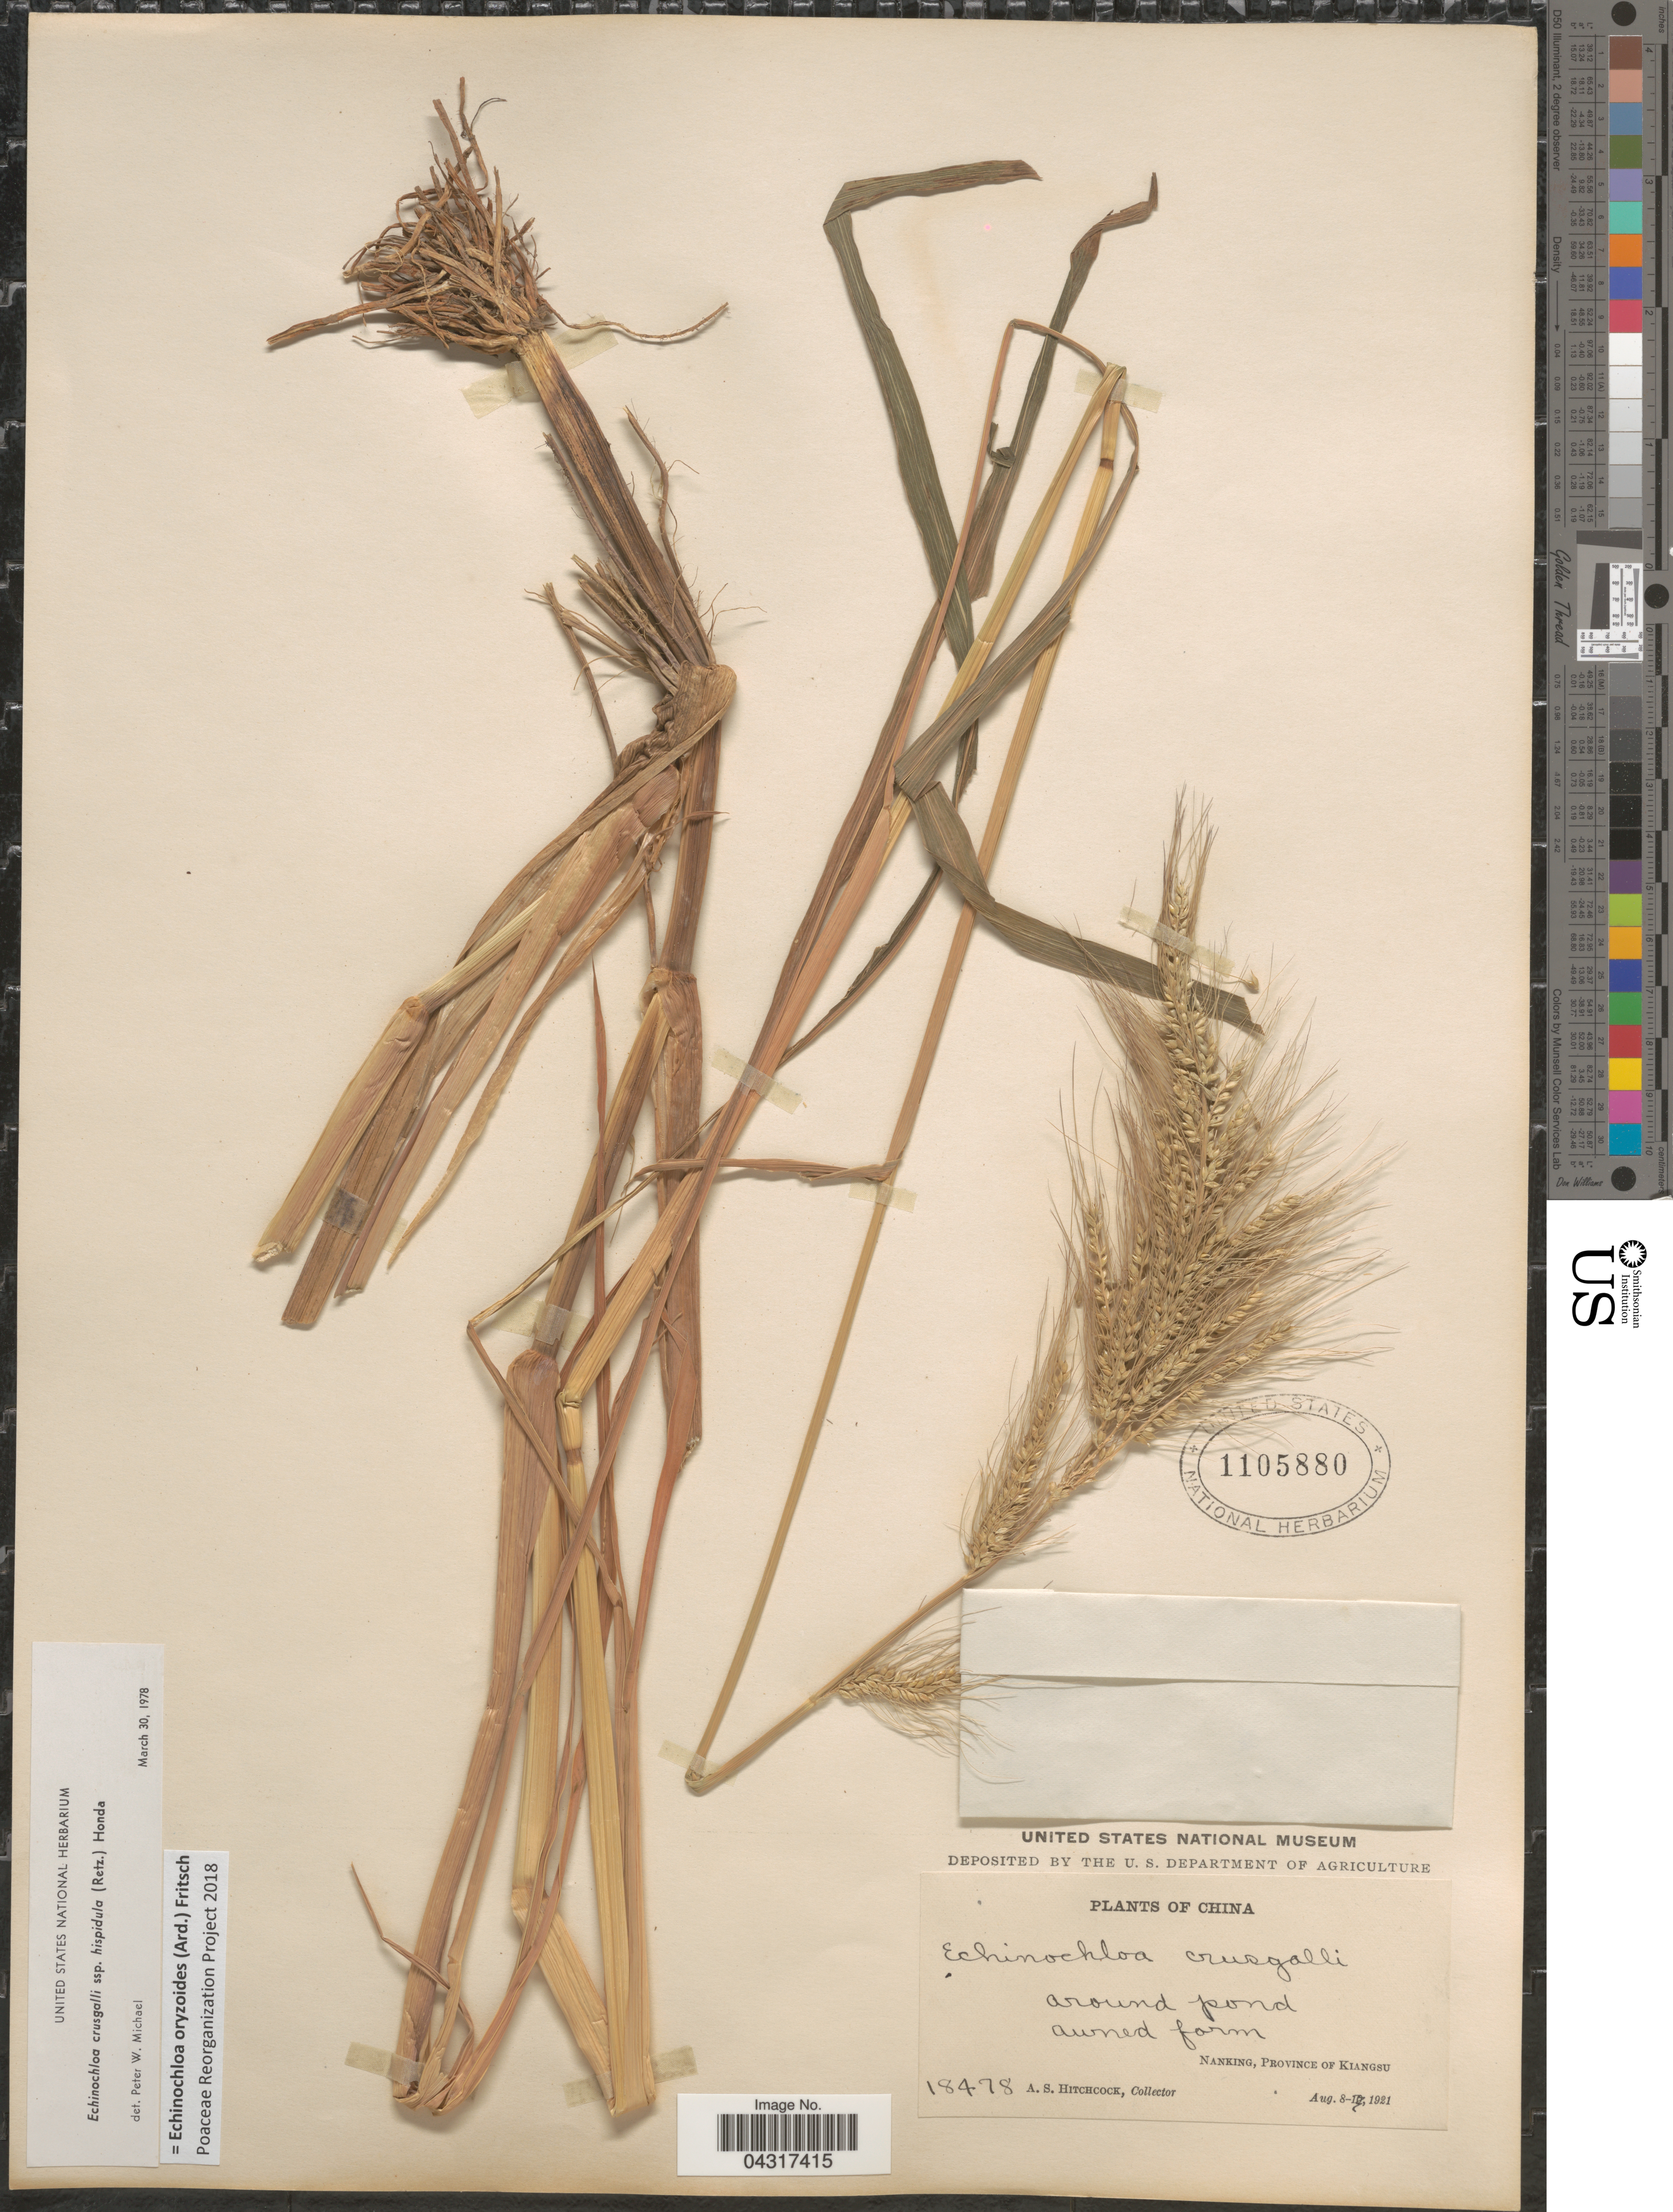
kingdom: Plantae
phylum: Tracheophyta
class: Liliopsida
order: Poales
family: Poaceae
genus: Echinochloa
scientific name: Echinochloa oryzoides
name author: (Ard.) Fritsch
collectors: A. S. Hitchcock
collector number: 18478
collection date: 1921-08-08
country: China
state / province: Jiangsu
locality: Around pond. Nanking, Province of Kiangsu.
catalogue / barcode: US 1105880